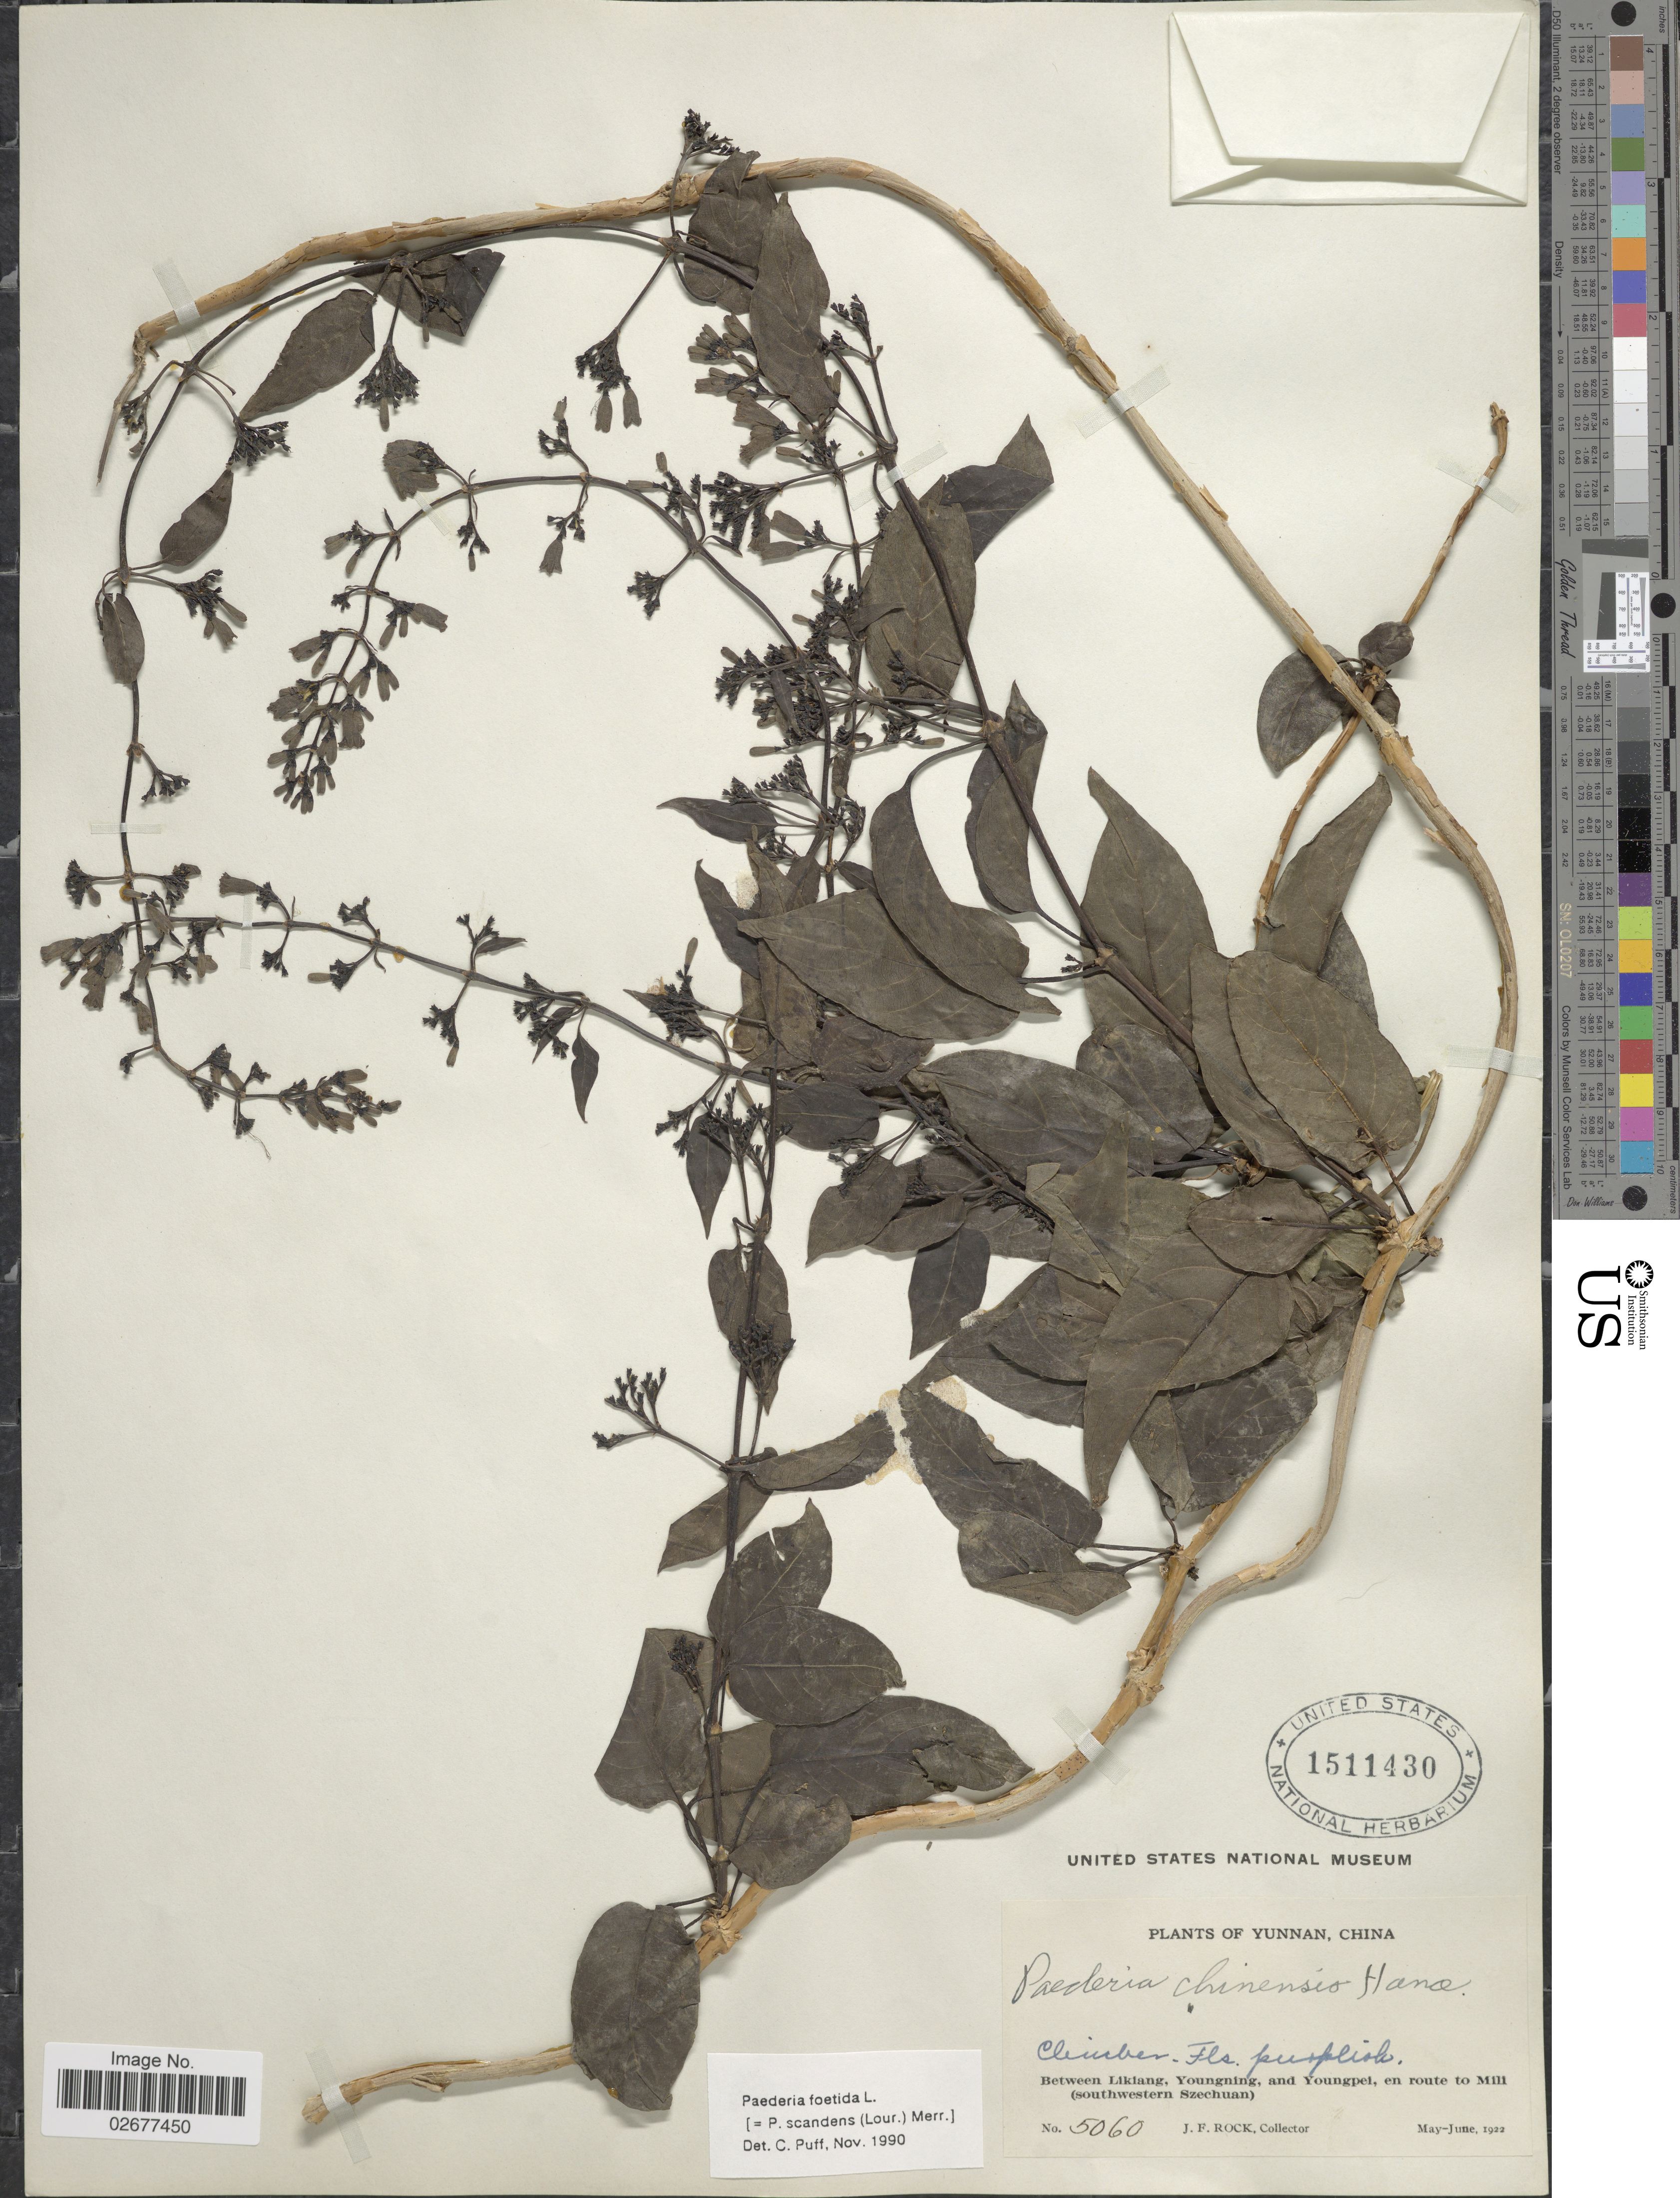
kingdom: Plantae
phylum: Tracheophyta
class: Magnoliopsida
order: Gentianales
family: Rubiaceae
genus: Paederia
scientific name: Paederia foetida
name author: L.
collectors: J. Rock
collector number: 5060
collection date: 1922-05/1922-06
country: China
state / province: Yunnan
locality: Between Likiang, Youngning, and Youngpei, en route to Mill (southwestern Szechuan).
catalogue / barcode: US 1511430